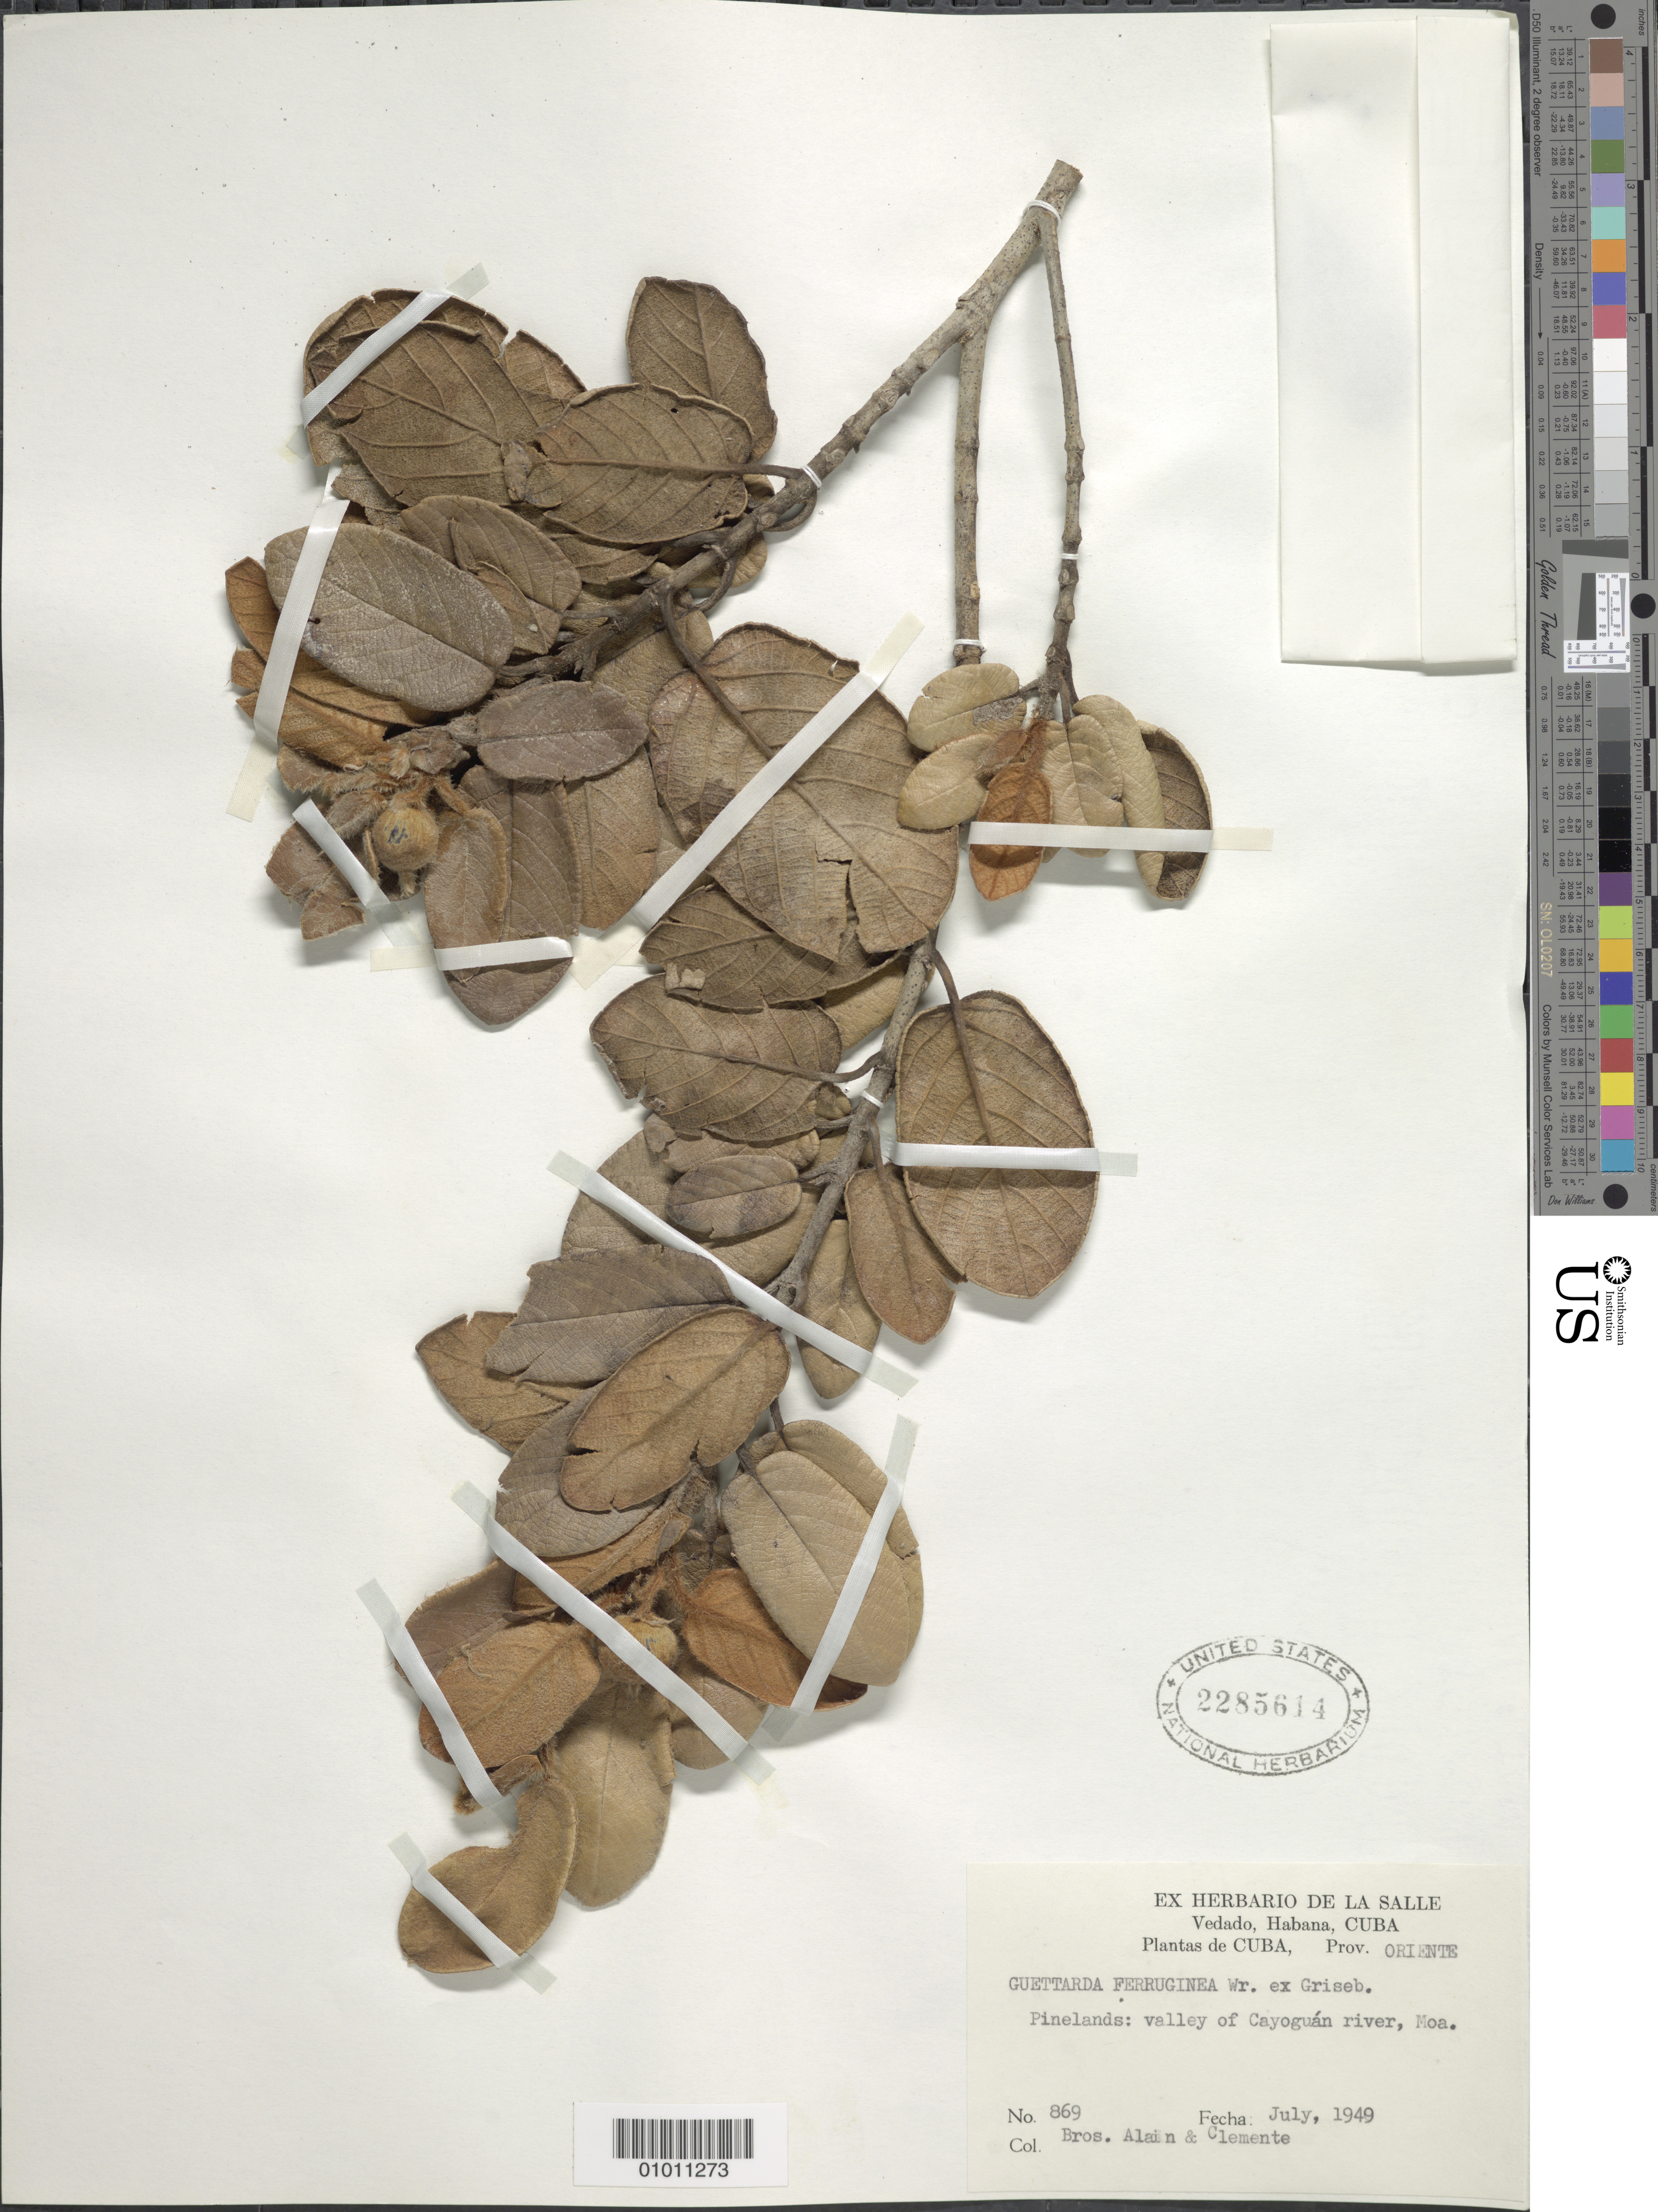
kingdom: Plantae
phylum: Tracheophyta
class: Magnoliopsida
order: Gentianales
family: Rubiaceae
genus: Guettarda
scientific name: Guettarda ferruginea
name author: Griseb.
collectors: A. H. Liogier & Bro. Clemente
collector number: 869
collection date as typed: Jul 1949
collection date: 1949-07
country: Cuba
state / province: Holguín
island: Cuba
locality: Valley of Cayoguán River, Moa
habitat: Pinelands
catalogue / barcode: US 2285614